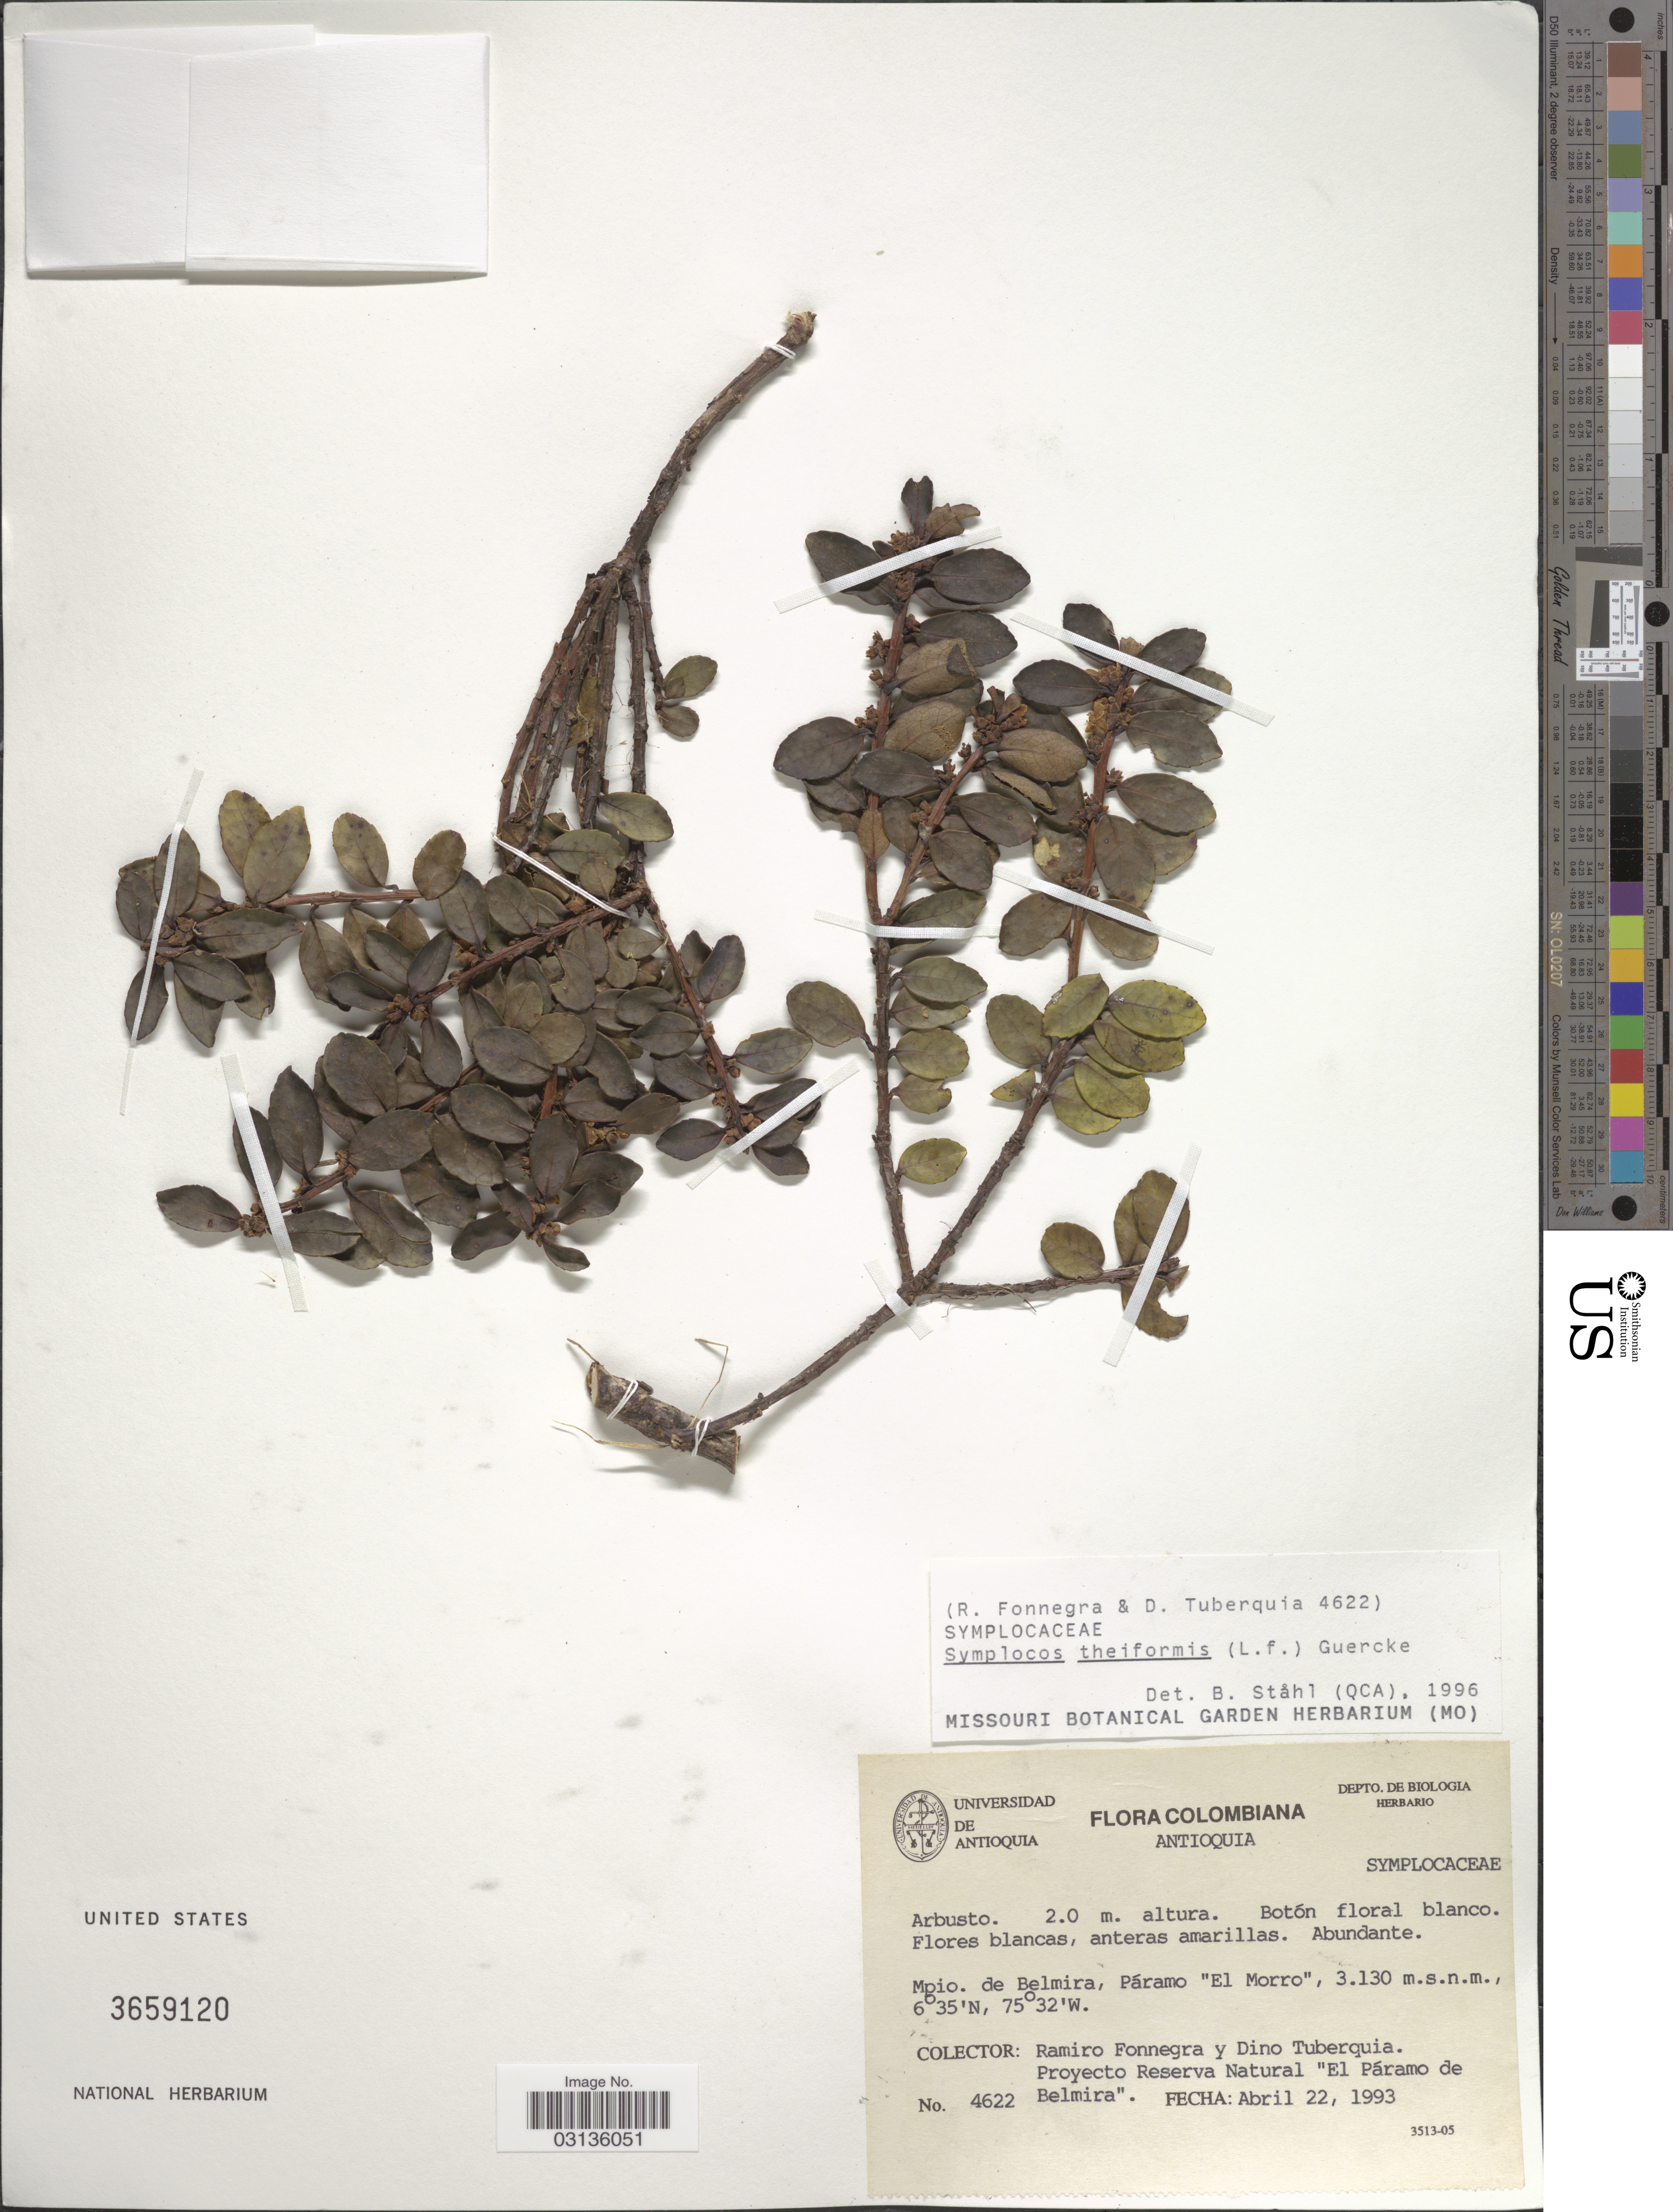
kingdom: Plantae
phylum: Tracheophyta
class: Magnoliopsida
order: Ericales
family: Symplocaceae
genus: Symplocos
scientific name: Symplocos theiformis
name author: (L. f.) Oken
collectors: R. Fonnegra & D. Tuberquia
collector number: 4622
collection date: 1993-04-22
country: Colombia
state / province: Antioquia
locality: Mpio. de Belmira, Páramo "El Morro".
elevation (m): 3130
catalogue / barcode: US 3659120